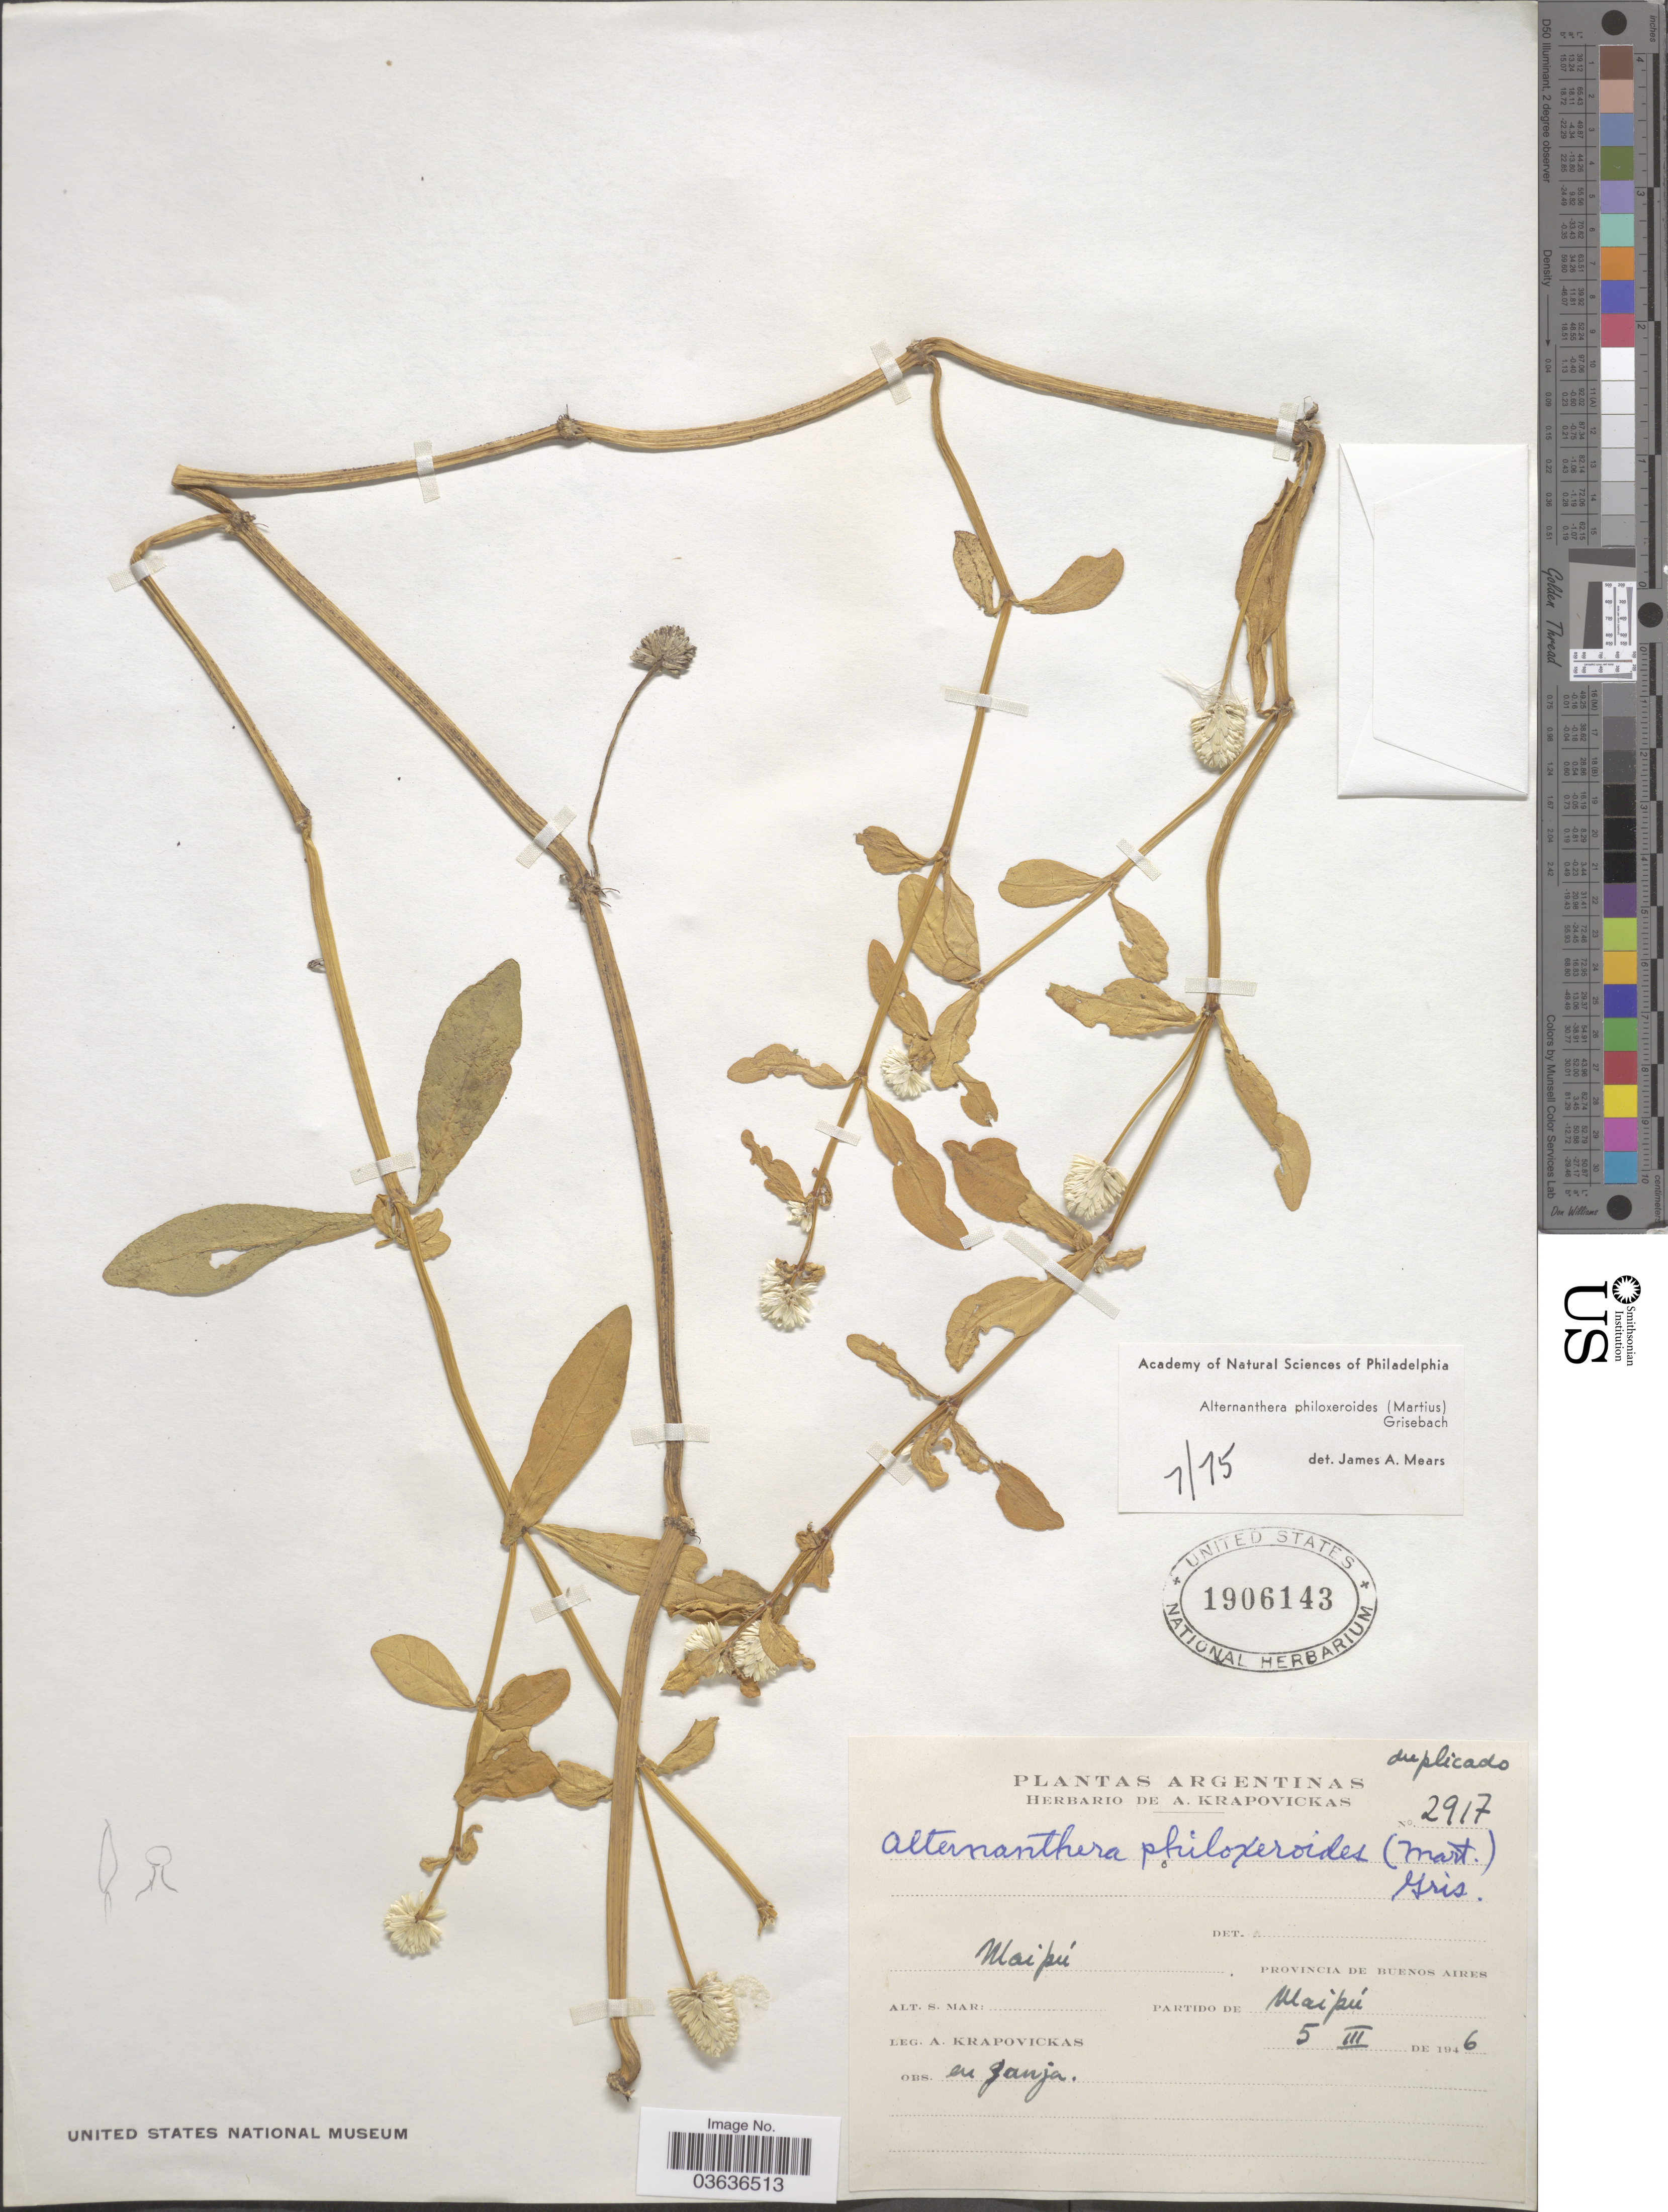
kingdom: Plantae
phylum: Tracheophyta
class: Magnoliopsida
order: Caryophyllales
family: Amaranthaceae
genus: Alternanthera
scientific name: Alternanthera philoxeroides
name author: (Mart.) Griseb.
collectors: A. Krapovickas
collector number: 2917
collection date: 1946-03-05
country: Argentina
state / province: Buenos Aires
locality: Maipú. Partido de Maipú.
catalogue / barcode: US 1906143